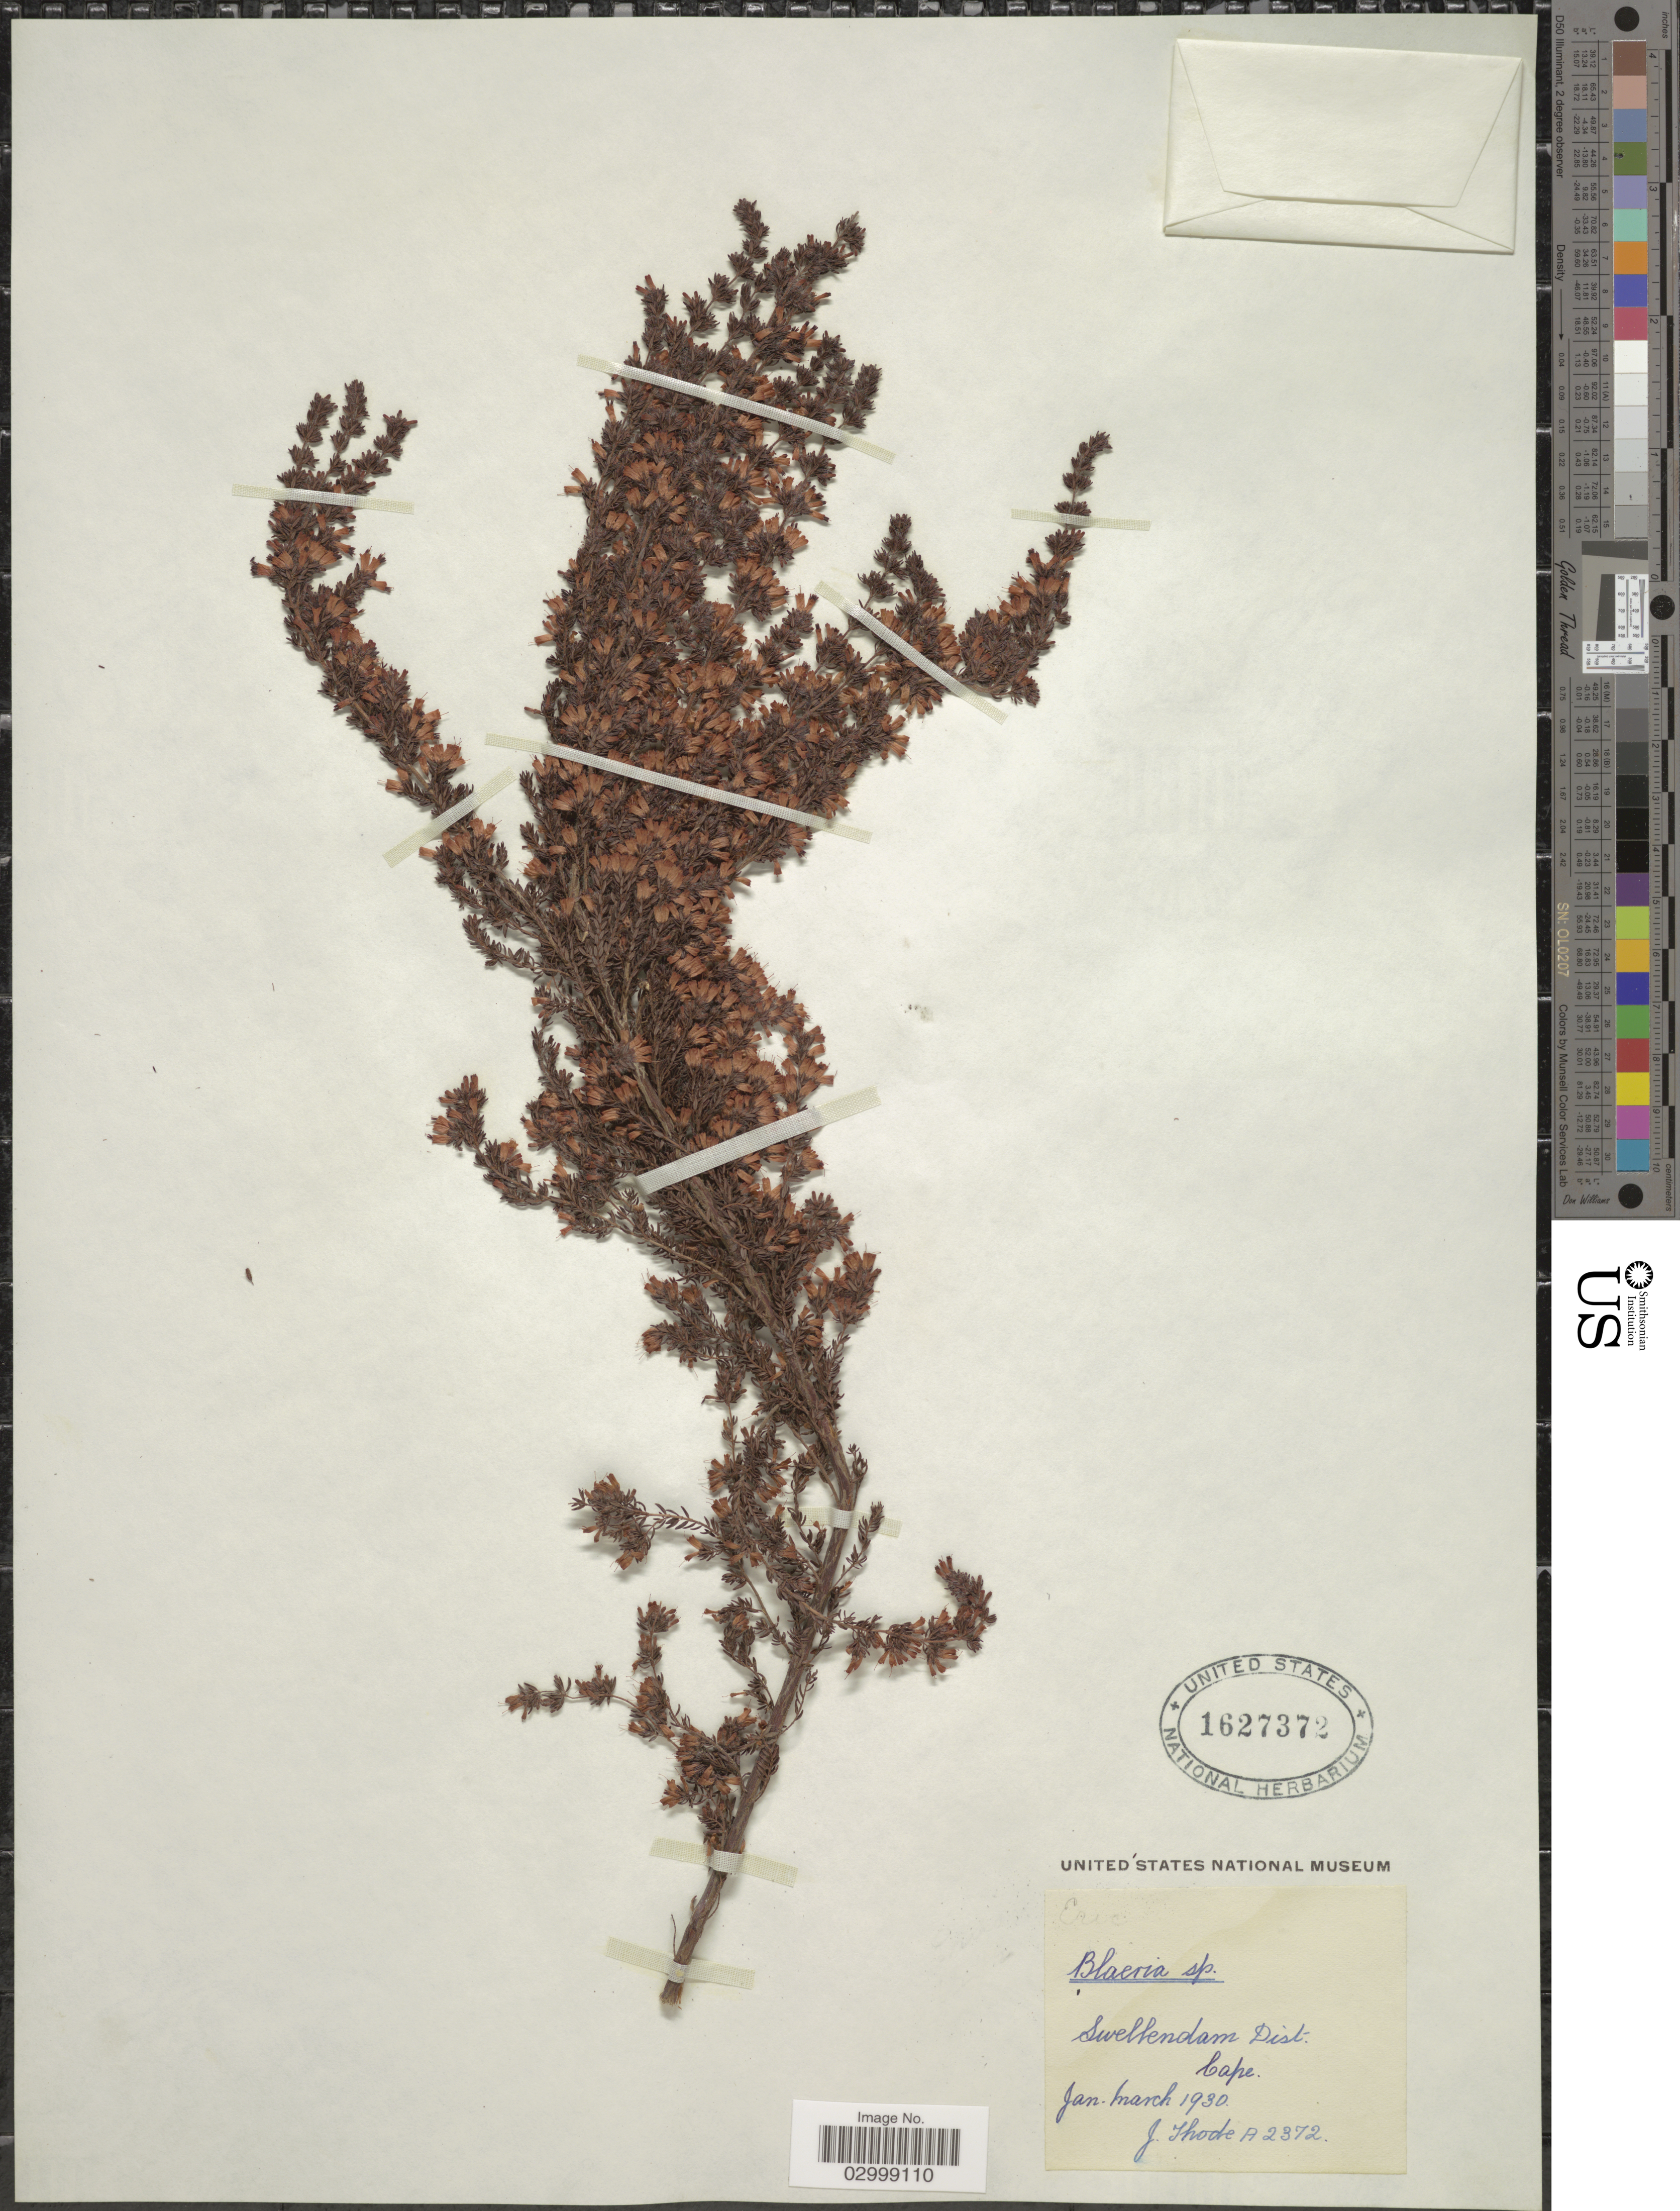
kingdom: Plantae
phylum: Tracheophyta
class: Magnoliopsida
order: Ericales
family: Ericaceae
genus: Blaeria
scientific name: Blaeria sp.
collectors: J. Thode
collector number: A 2372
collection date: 1930-01/1930-03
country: South Africa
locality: Swellendam Dist., Cape.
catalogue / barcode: US 1627372